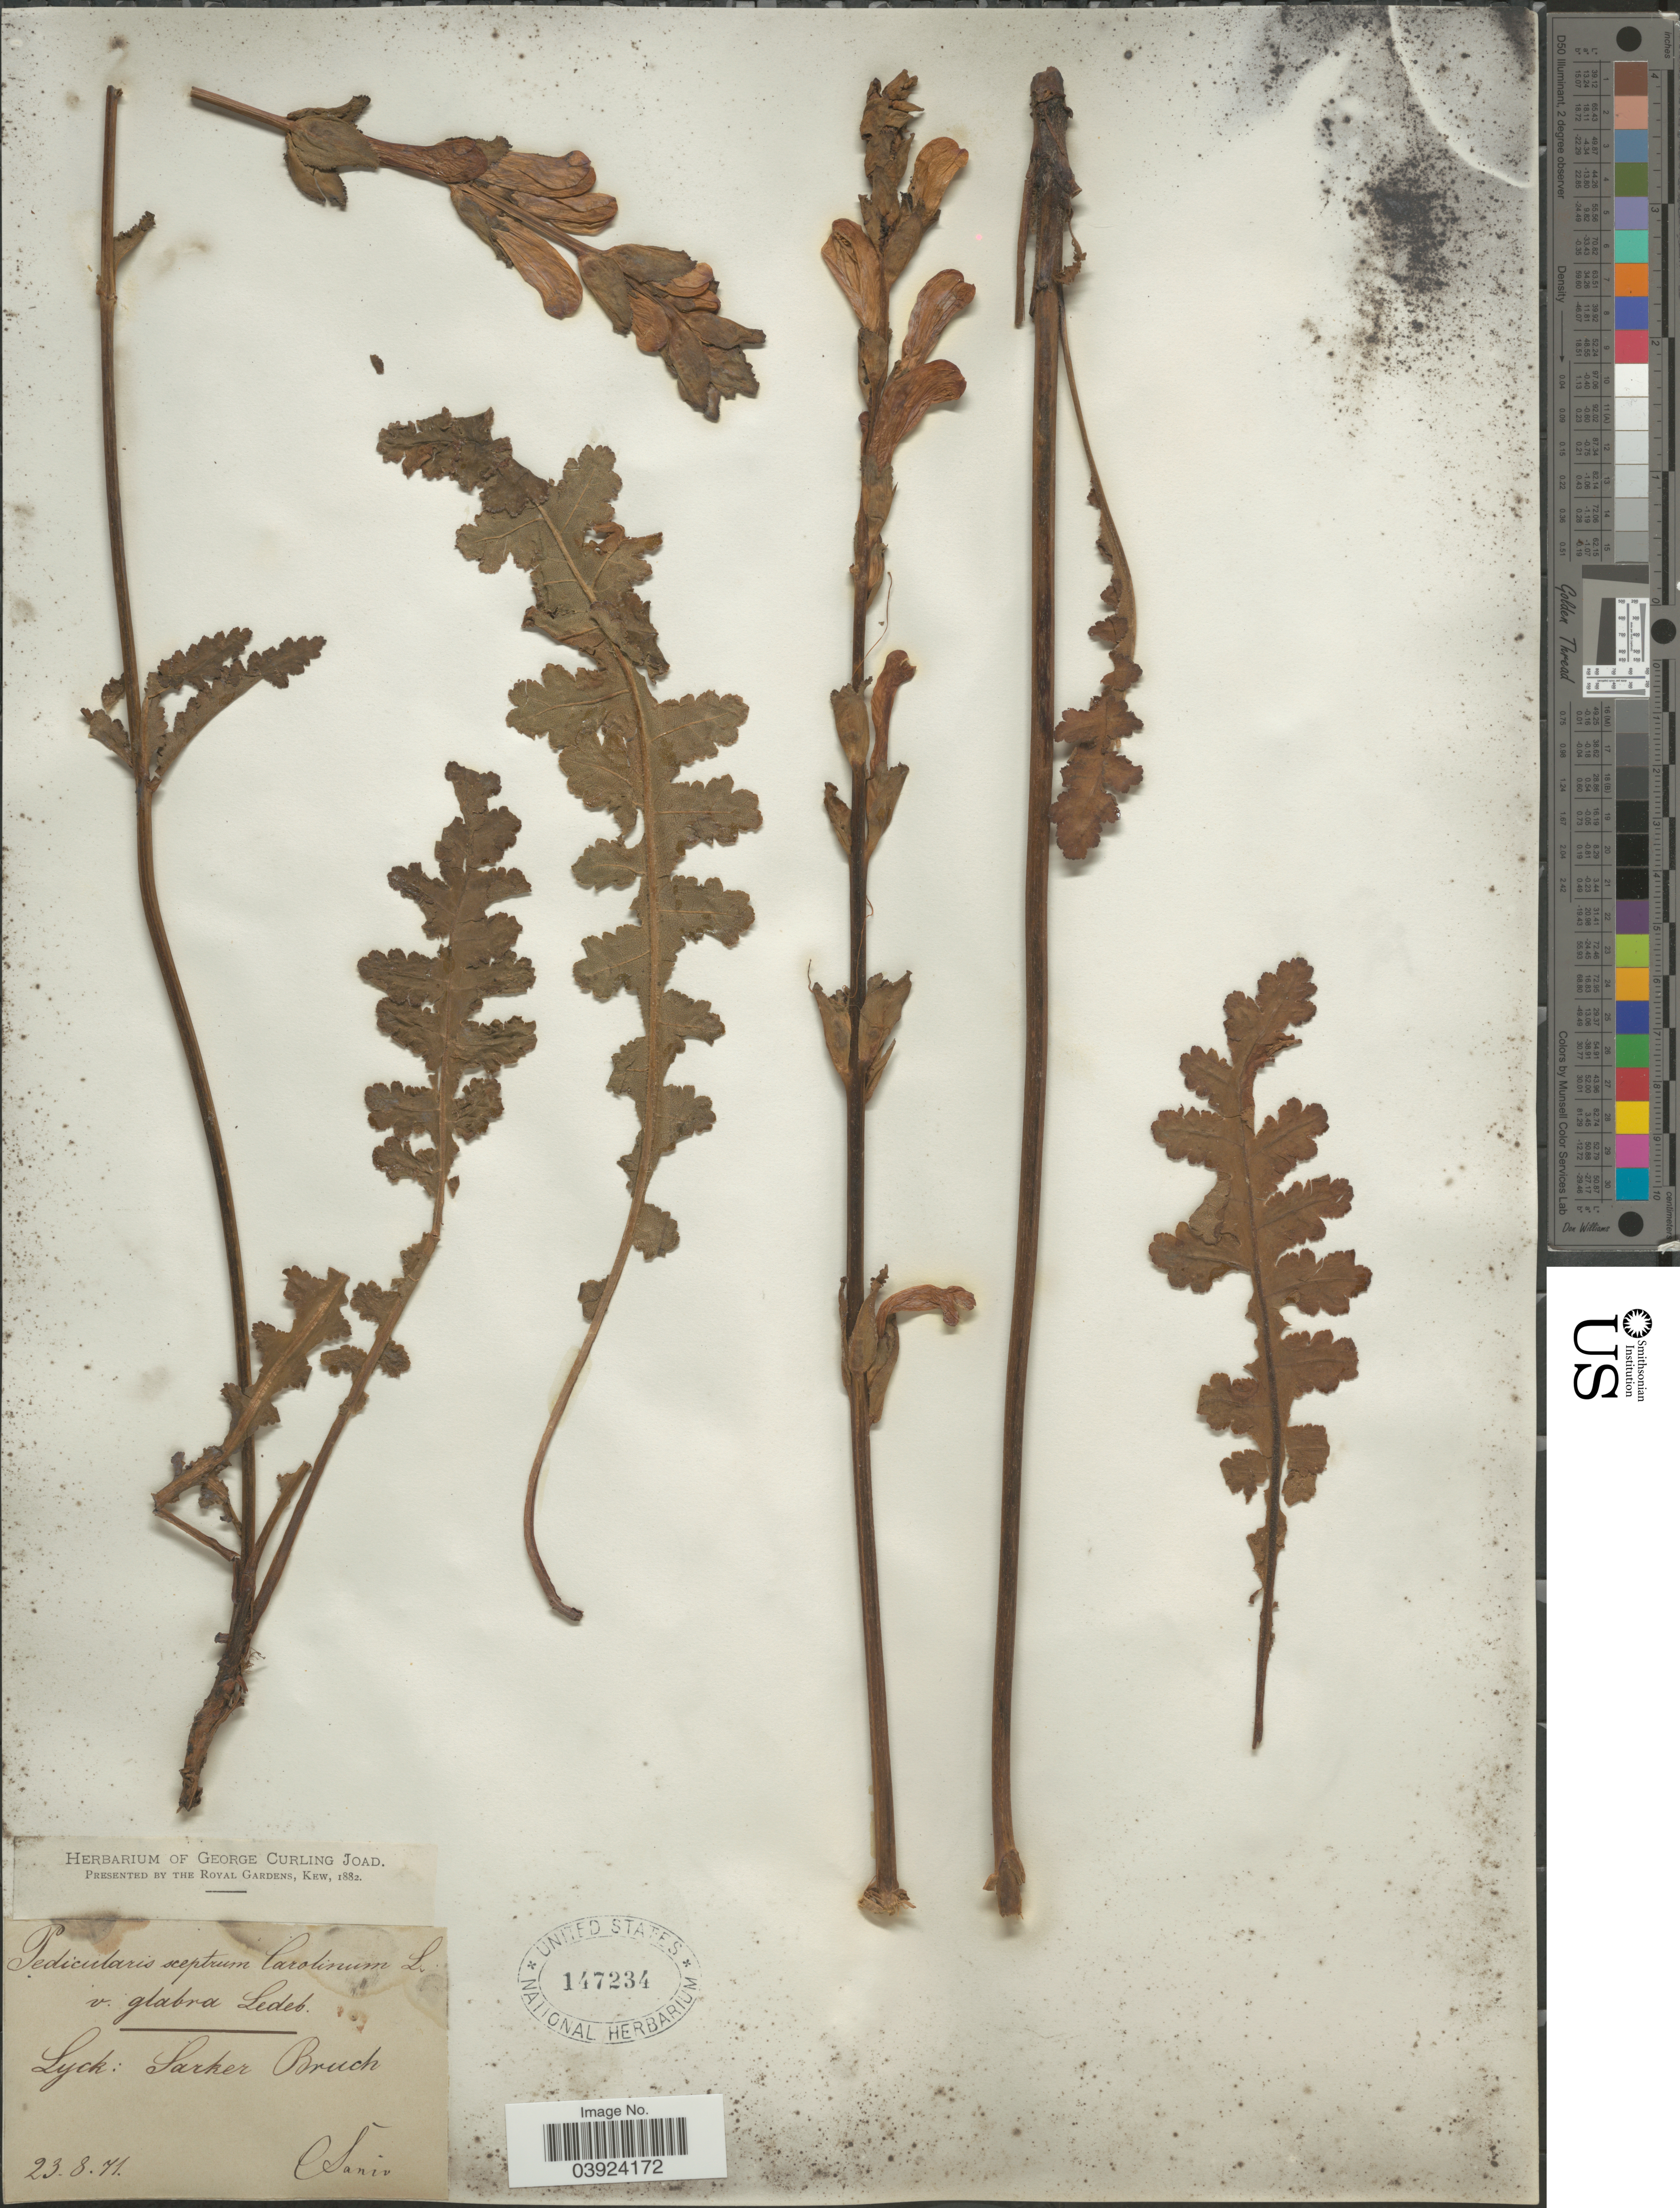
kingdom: Plantae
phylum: Tracheophyta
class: Magnoliopsida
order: Lamiales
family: Orobanchaceae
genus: Pedicularis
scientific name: Pedicularis sceptrum-carolinum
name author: L.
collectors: C. Sanio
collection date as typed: Transcribed d/m/y: 23/8/71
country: Poland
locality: Lyck: Parker Bruch.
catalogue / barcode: US 147234